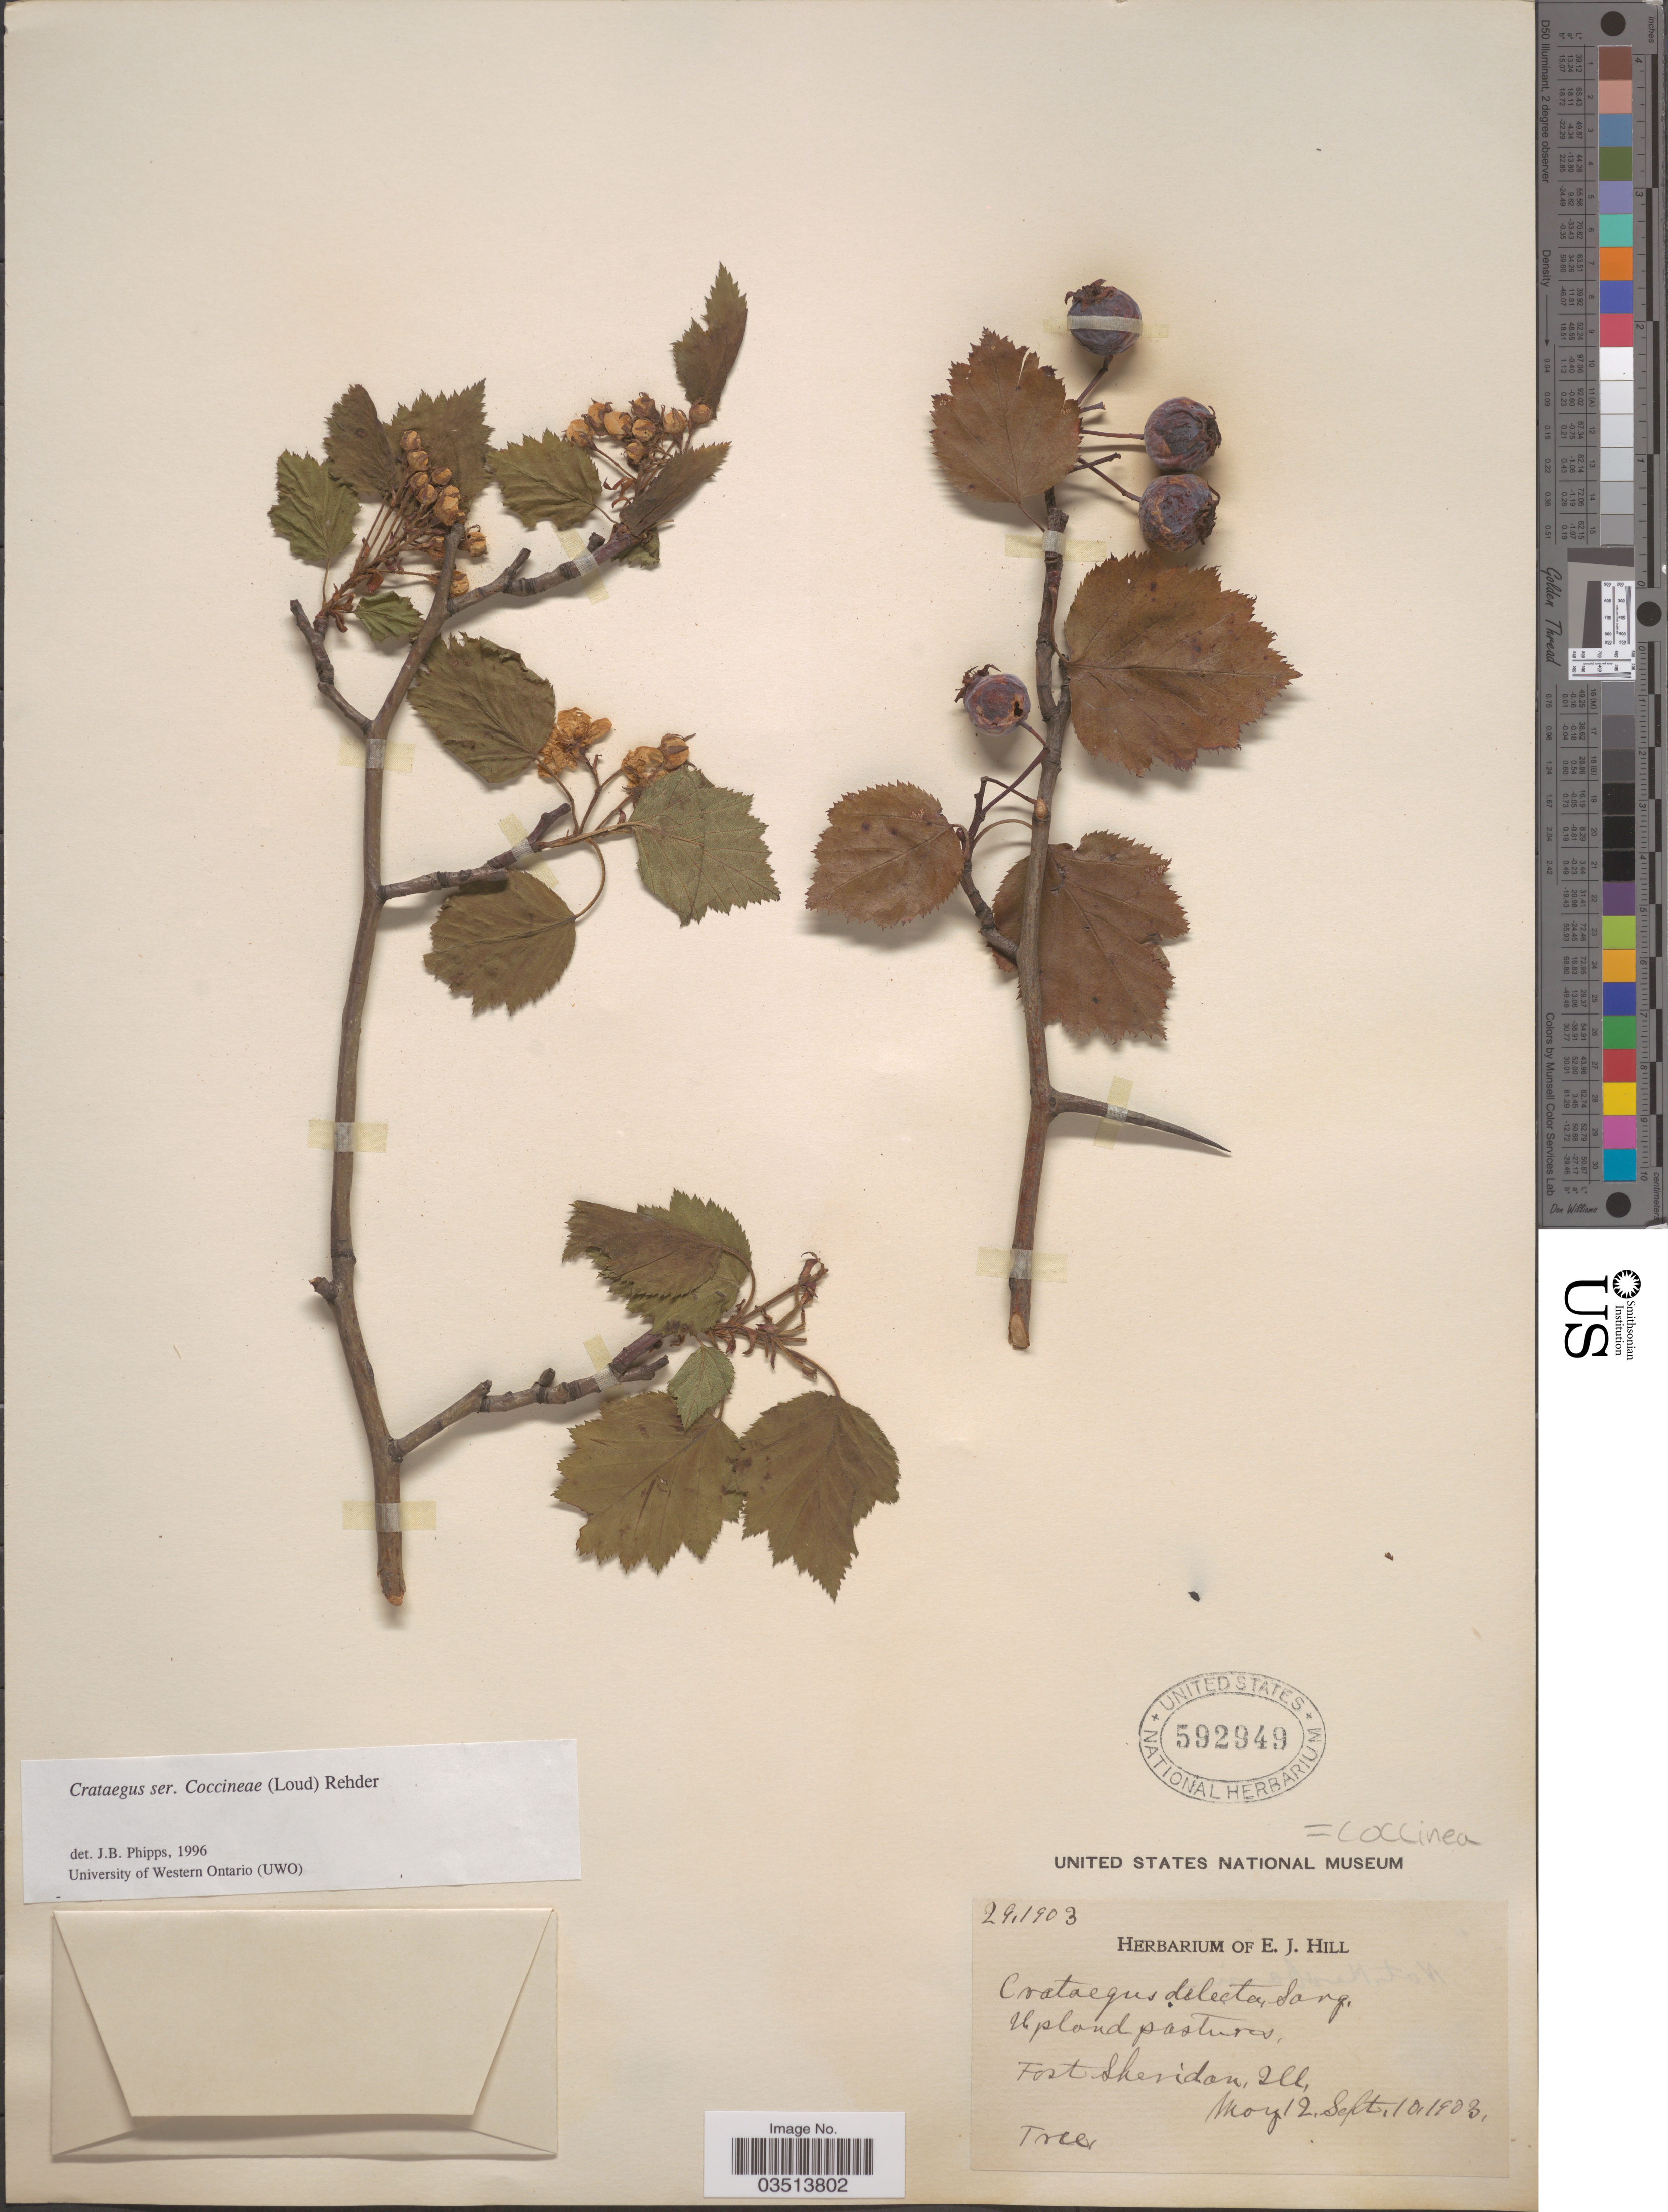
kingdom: Plantae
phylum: Tracheophyta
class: Magnoliopsida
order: Rosales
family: Rosaceae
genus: Crataegus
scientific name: Crataegus coccinea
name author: Ashe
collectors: Ex herb. E. J. Hill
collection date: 1903-05-12/1903-09-10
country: United States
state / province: Illinois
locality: Fort Sheridan.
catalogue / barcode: US 592949